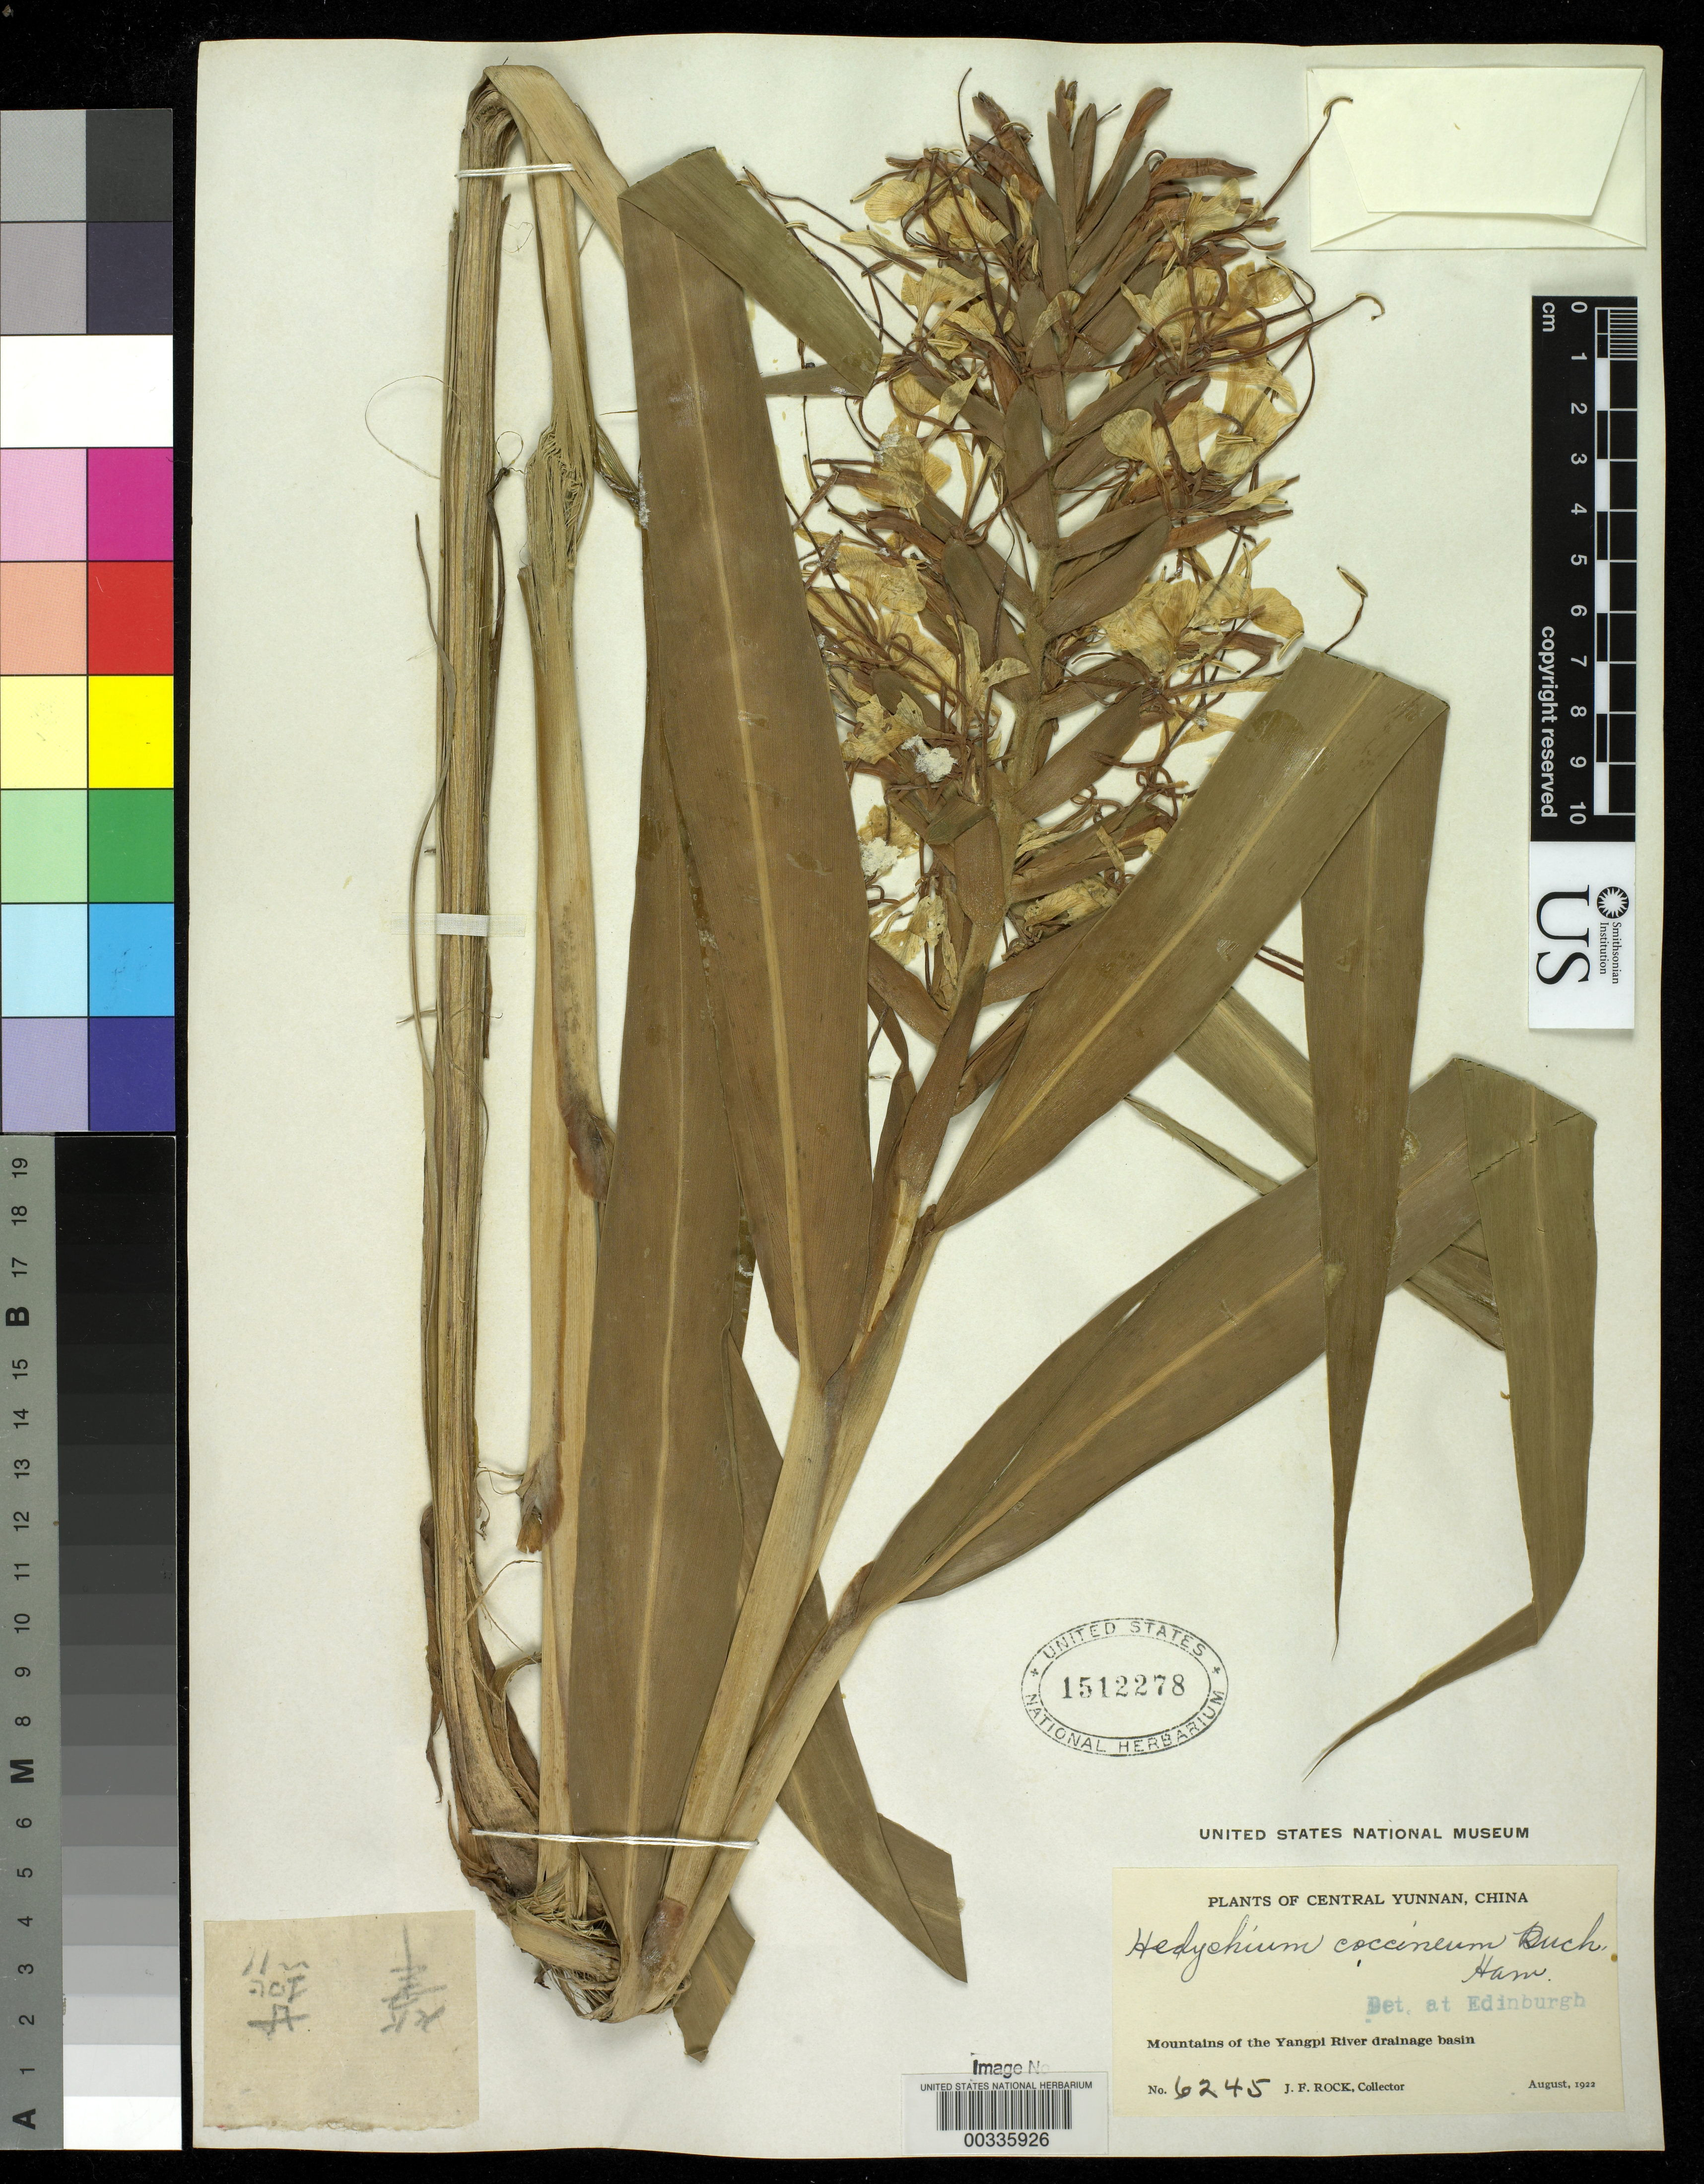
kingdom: Plantae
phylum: Tracheophyta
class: Liliopsida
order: Zingiberales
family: Zingiberaceae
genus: Hedychium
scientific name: Hedychium coccineum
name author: Buch.-Ham. ex Sm.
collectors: J. F. Rock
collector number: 6245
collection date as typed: Aug 1922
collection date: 1922-08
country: China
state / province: Yunnan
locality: Plants of central yunnan, mountains of yangpi river drainage basin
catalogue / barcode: US 1512278